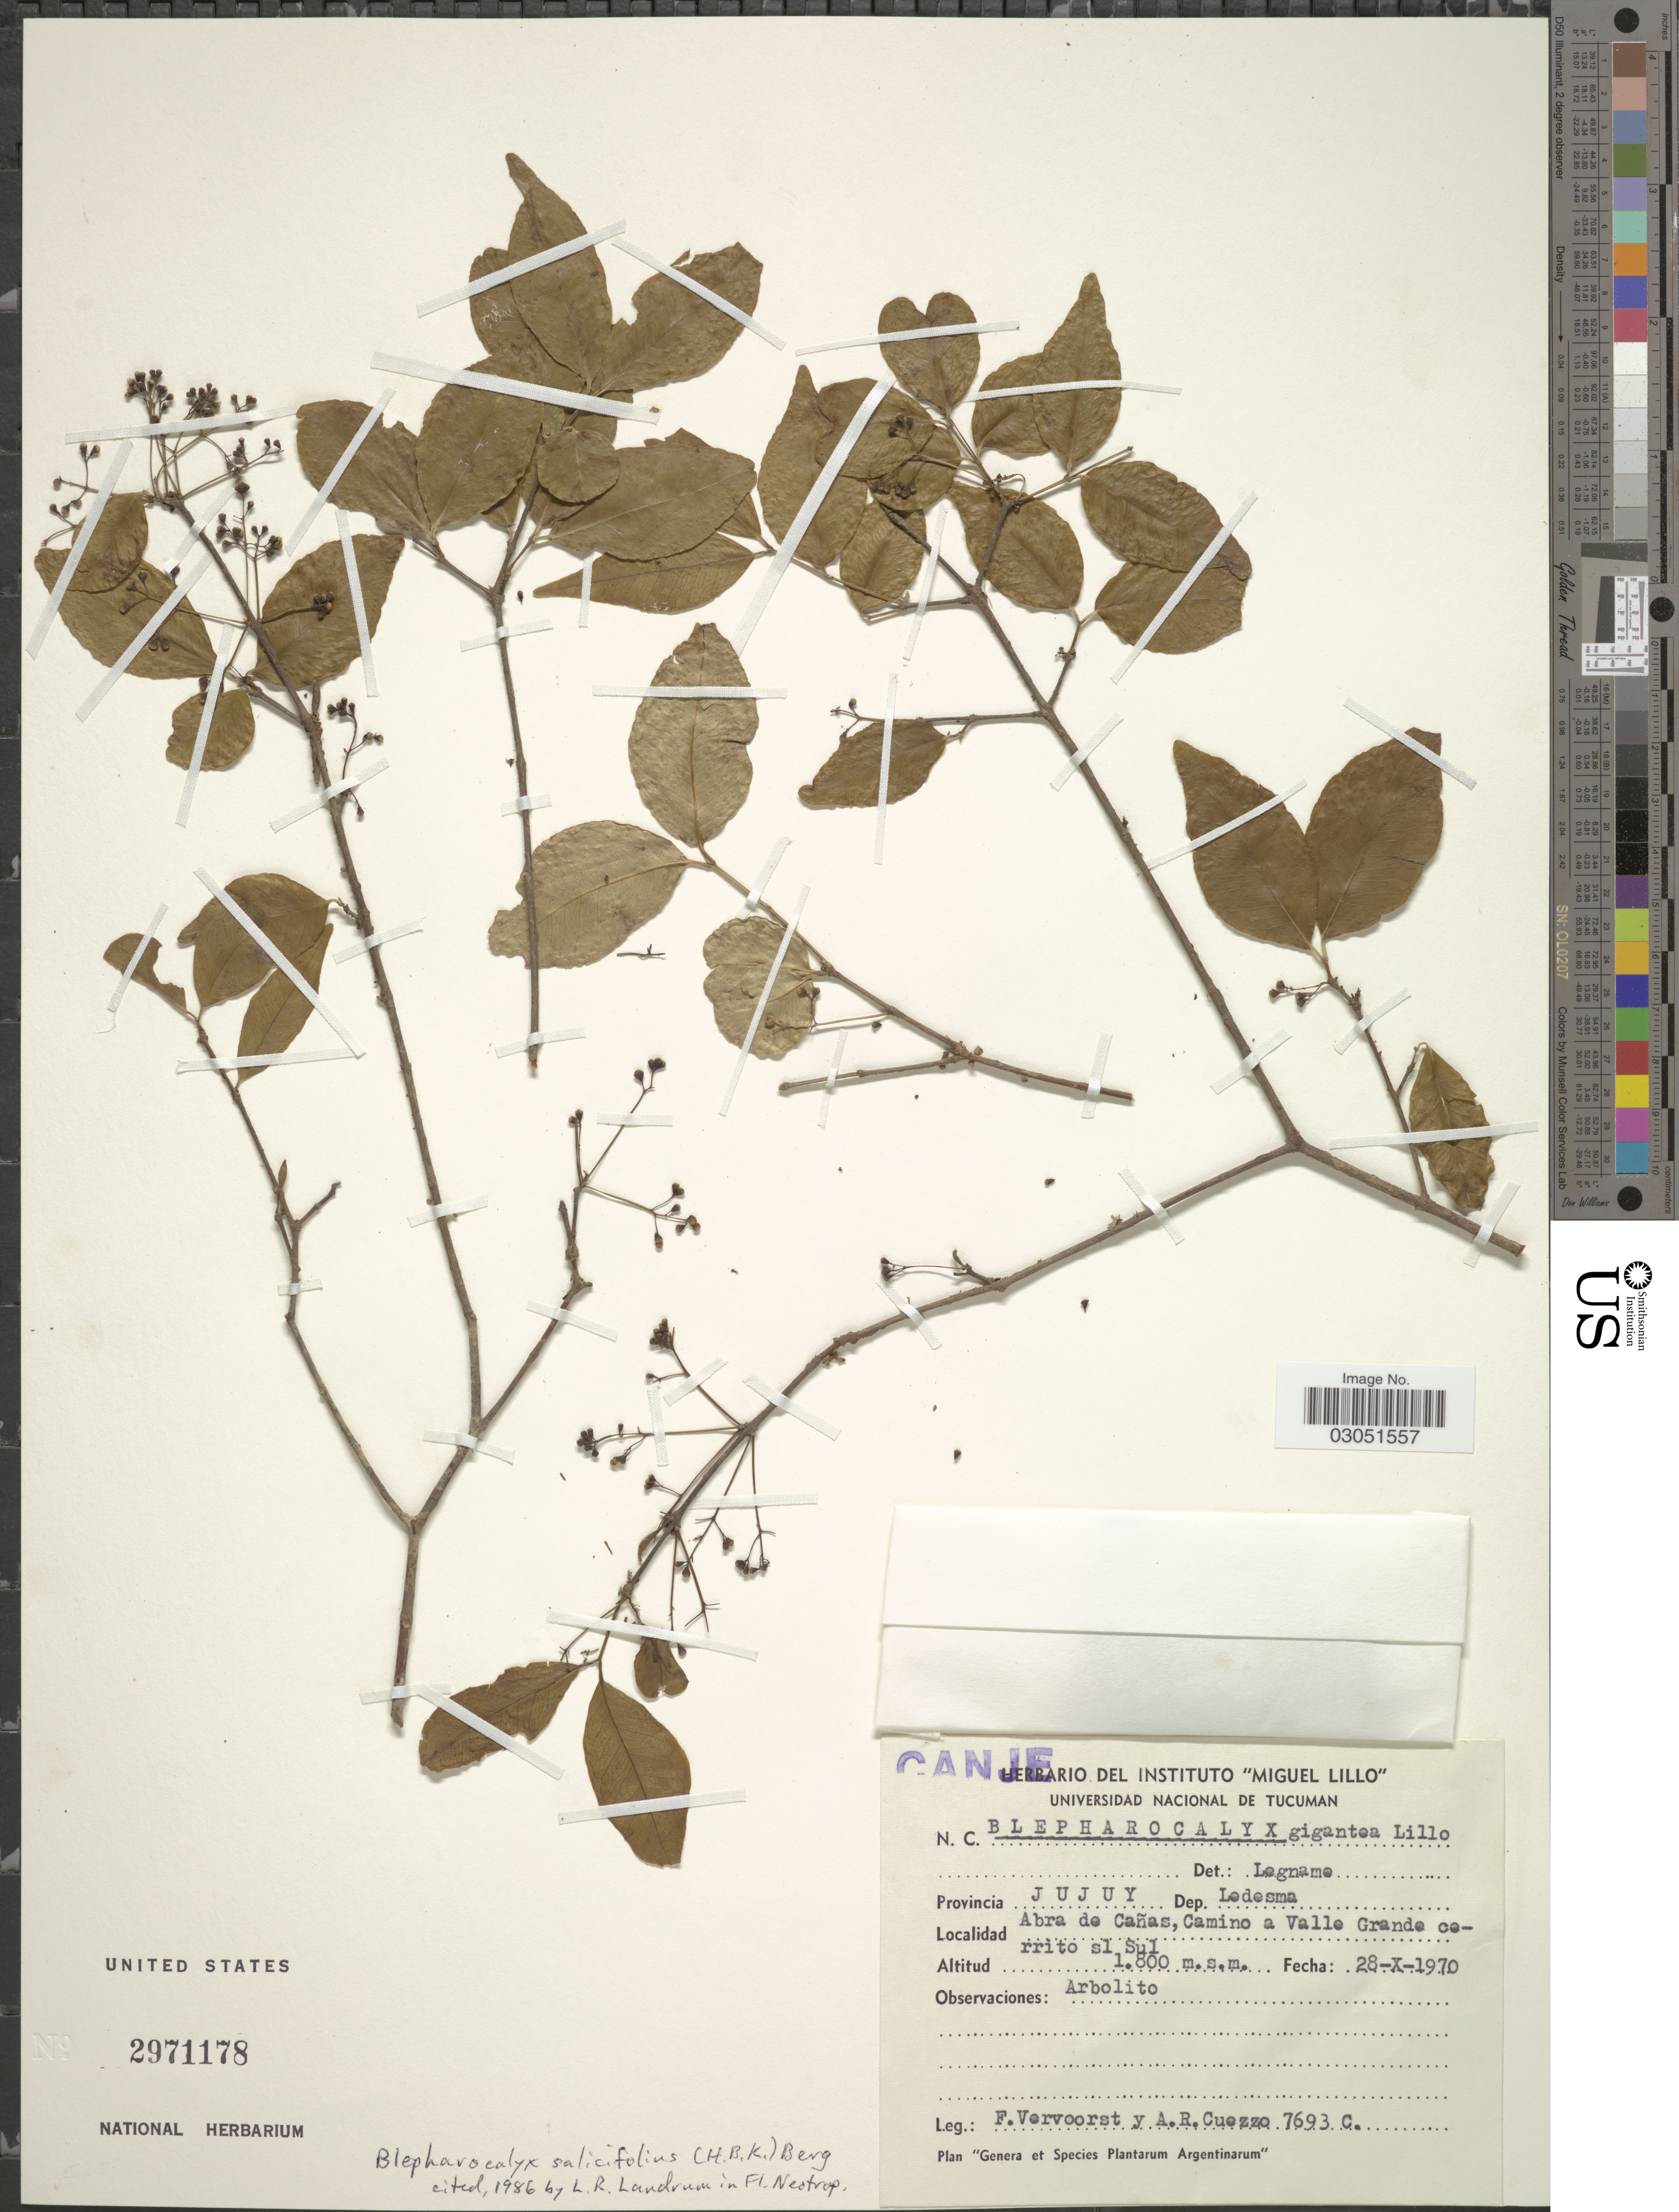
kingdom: Plantae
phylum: Tracheophyta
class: Magnoliopsida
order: Myrtales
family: Myrtaceae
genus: Blepharocalyx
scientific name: Blepharocalyx salicifolius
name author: (Kunth) O. Berg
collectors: F. Vervoorst & A. Cuezzo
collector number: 7693C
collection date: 1970-10-28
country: Argentina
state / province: Jujuy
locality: Dep. Ledesma, Abra de Cañas, Camino a Valle Grande cerrito sl Sul.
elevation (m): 1800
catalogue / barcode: US 2971178